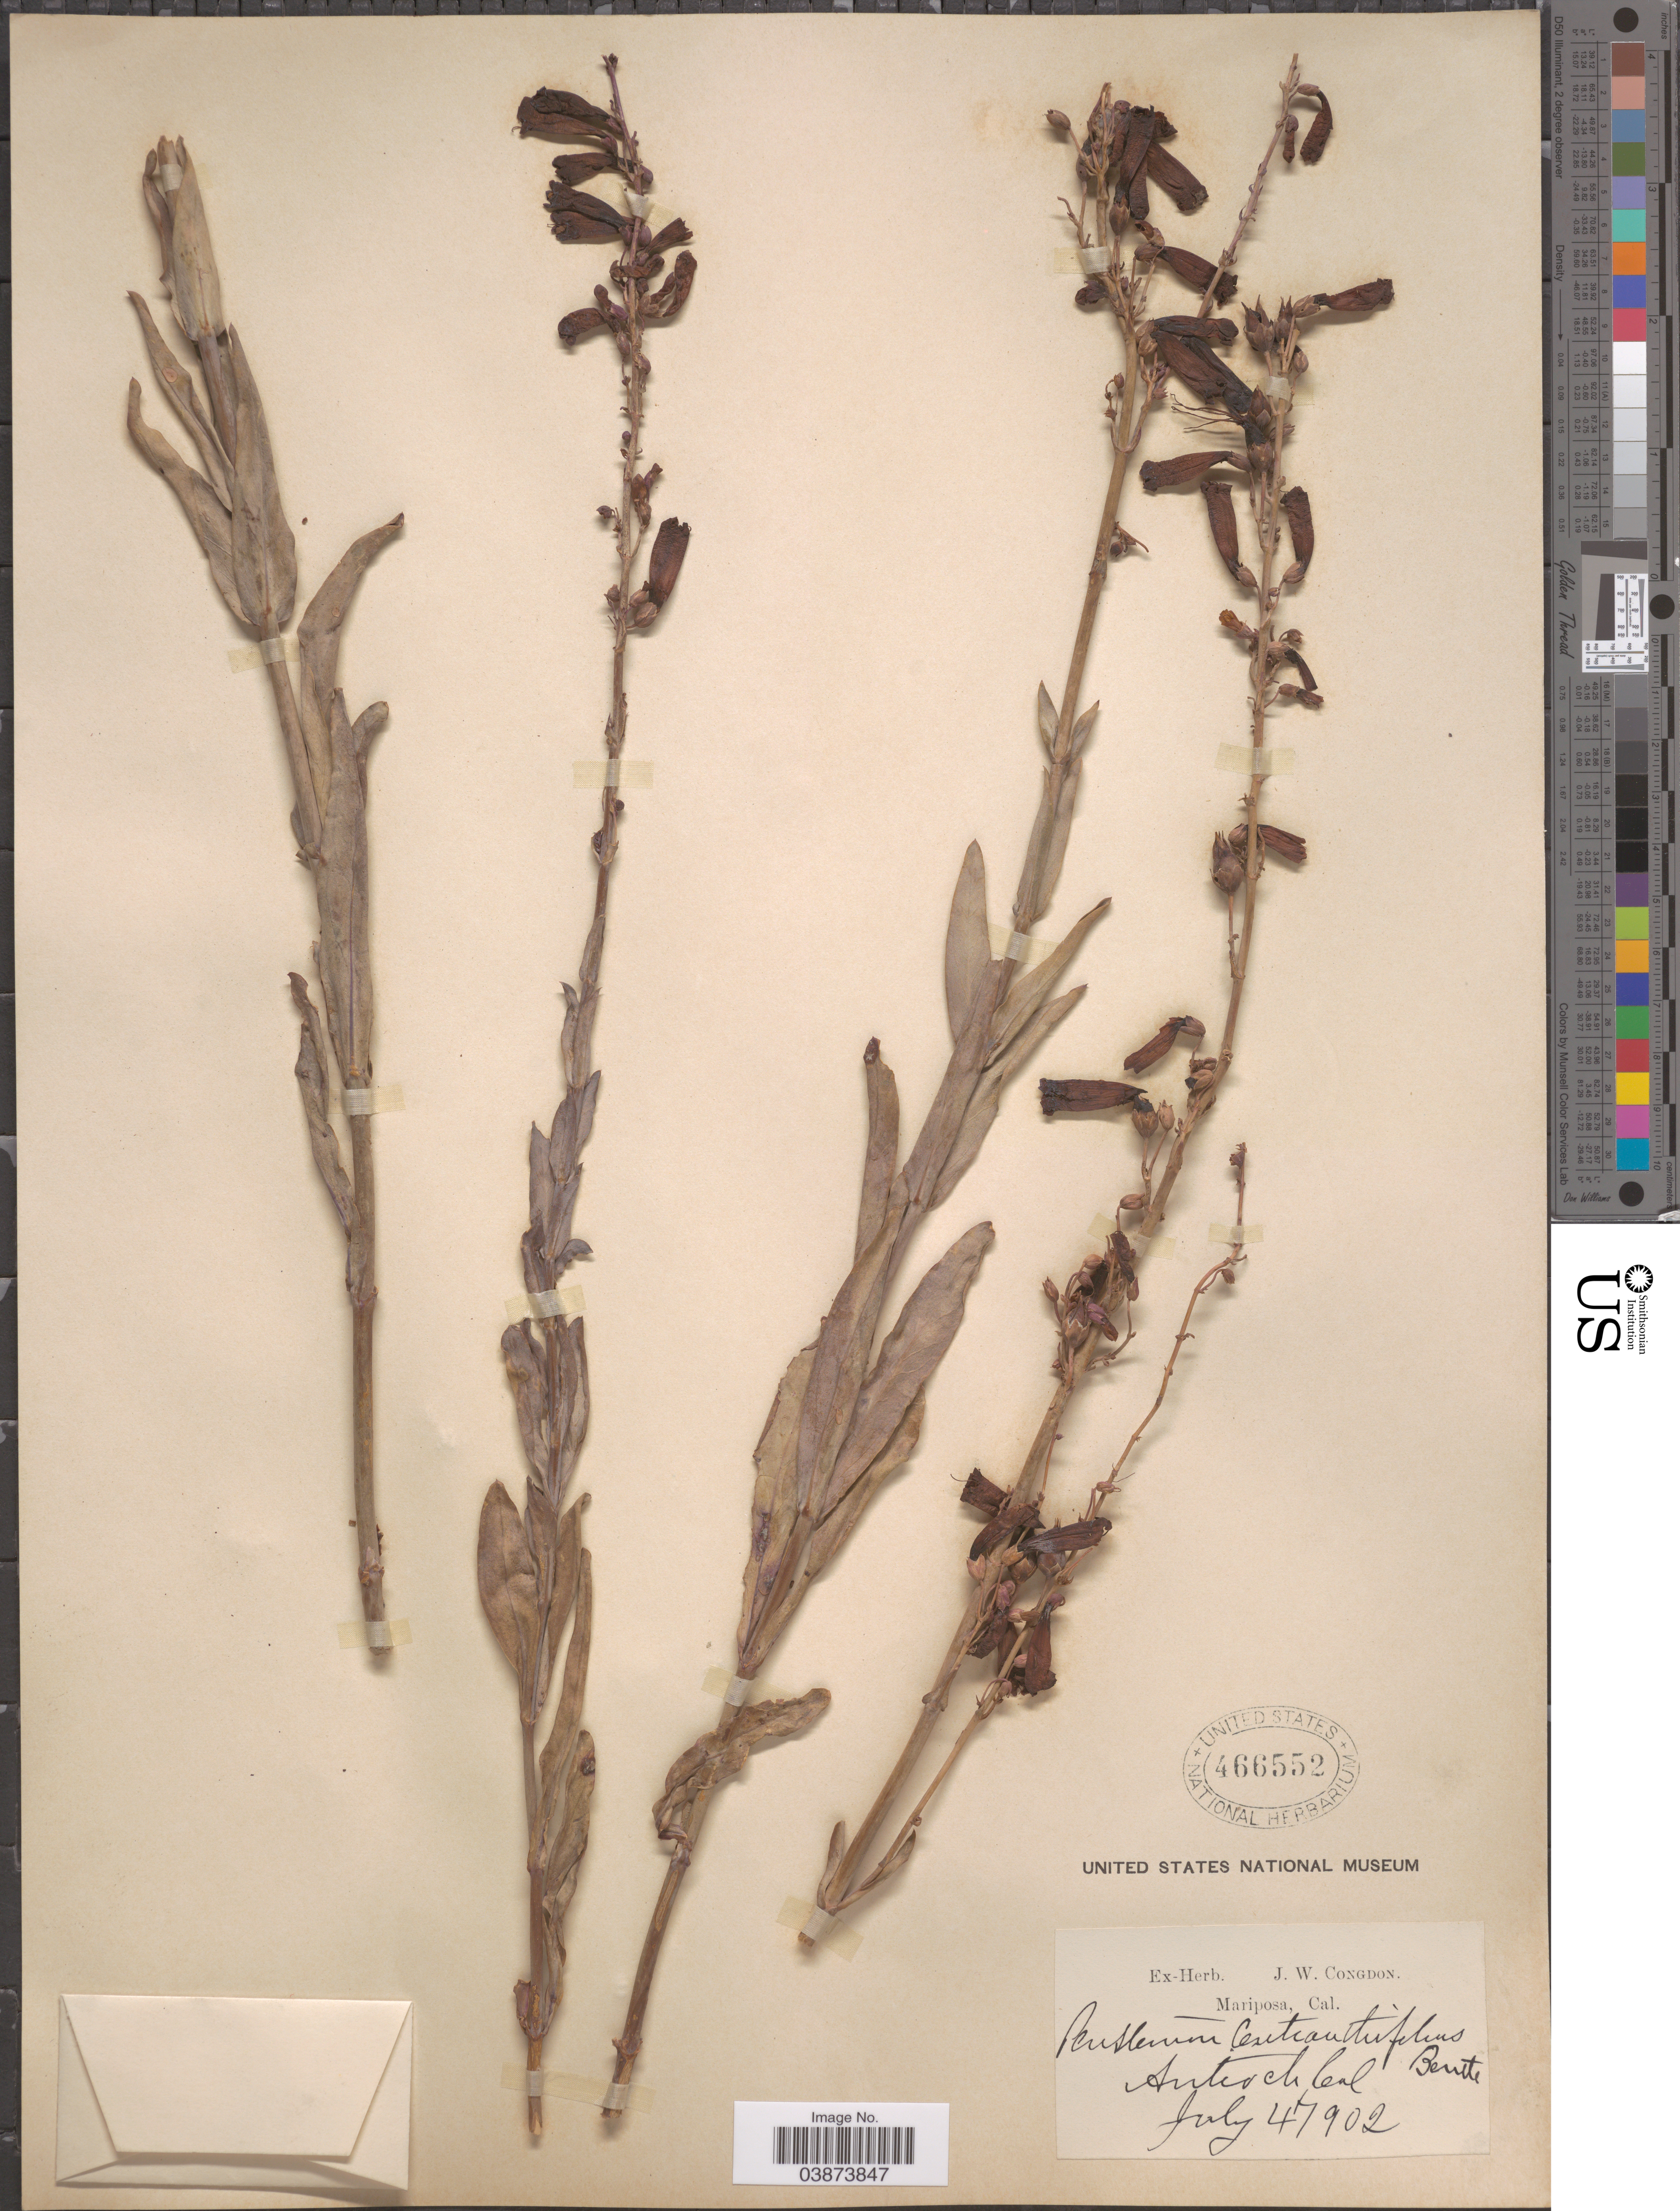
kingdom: Plantae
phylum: Tracheophyta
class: Magnoliopsida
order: Lamiales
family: Plantaginaceae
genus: Penstemon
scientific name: Penstemon centranthifolius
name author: Benth.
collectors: ex herb. J. W. Congdon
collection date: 1902-07-04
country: United States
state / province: California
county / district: Mariposa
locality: Mariposa. Antioch.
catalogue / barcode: US 466552